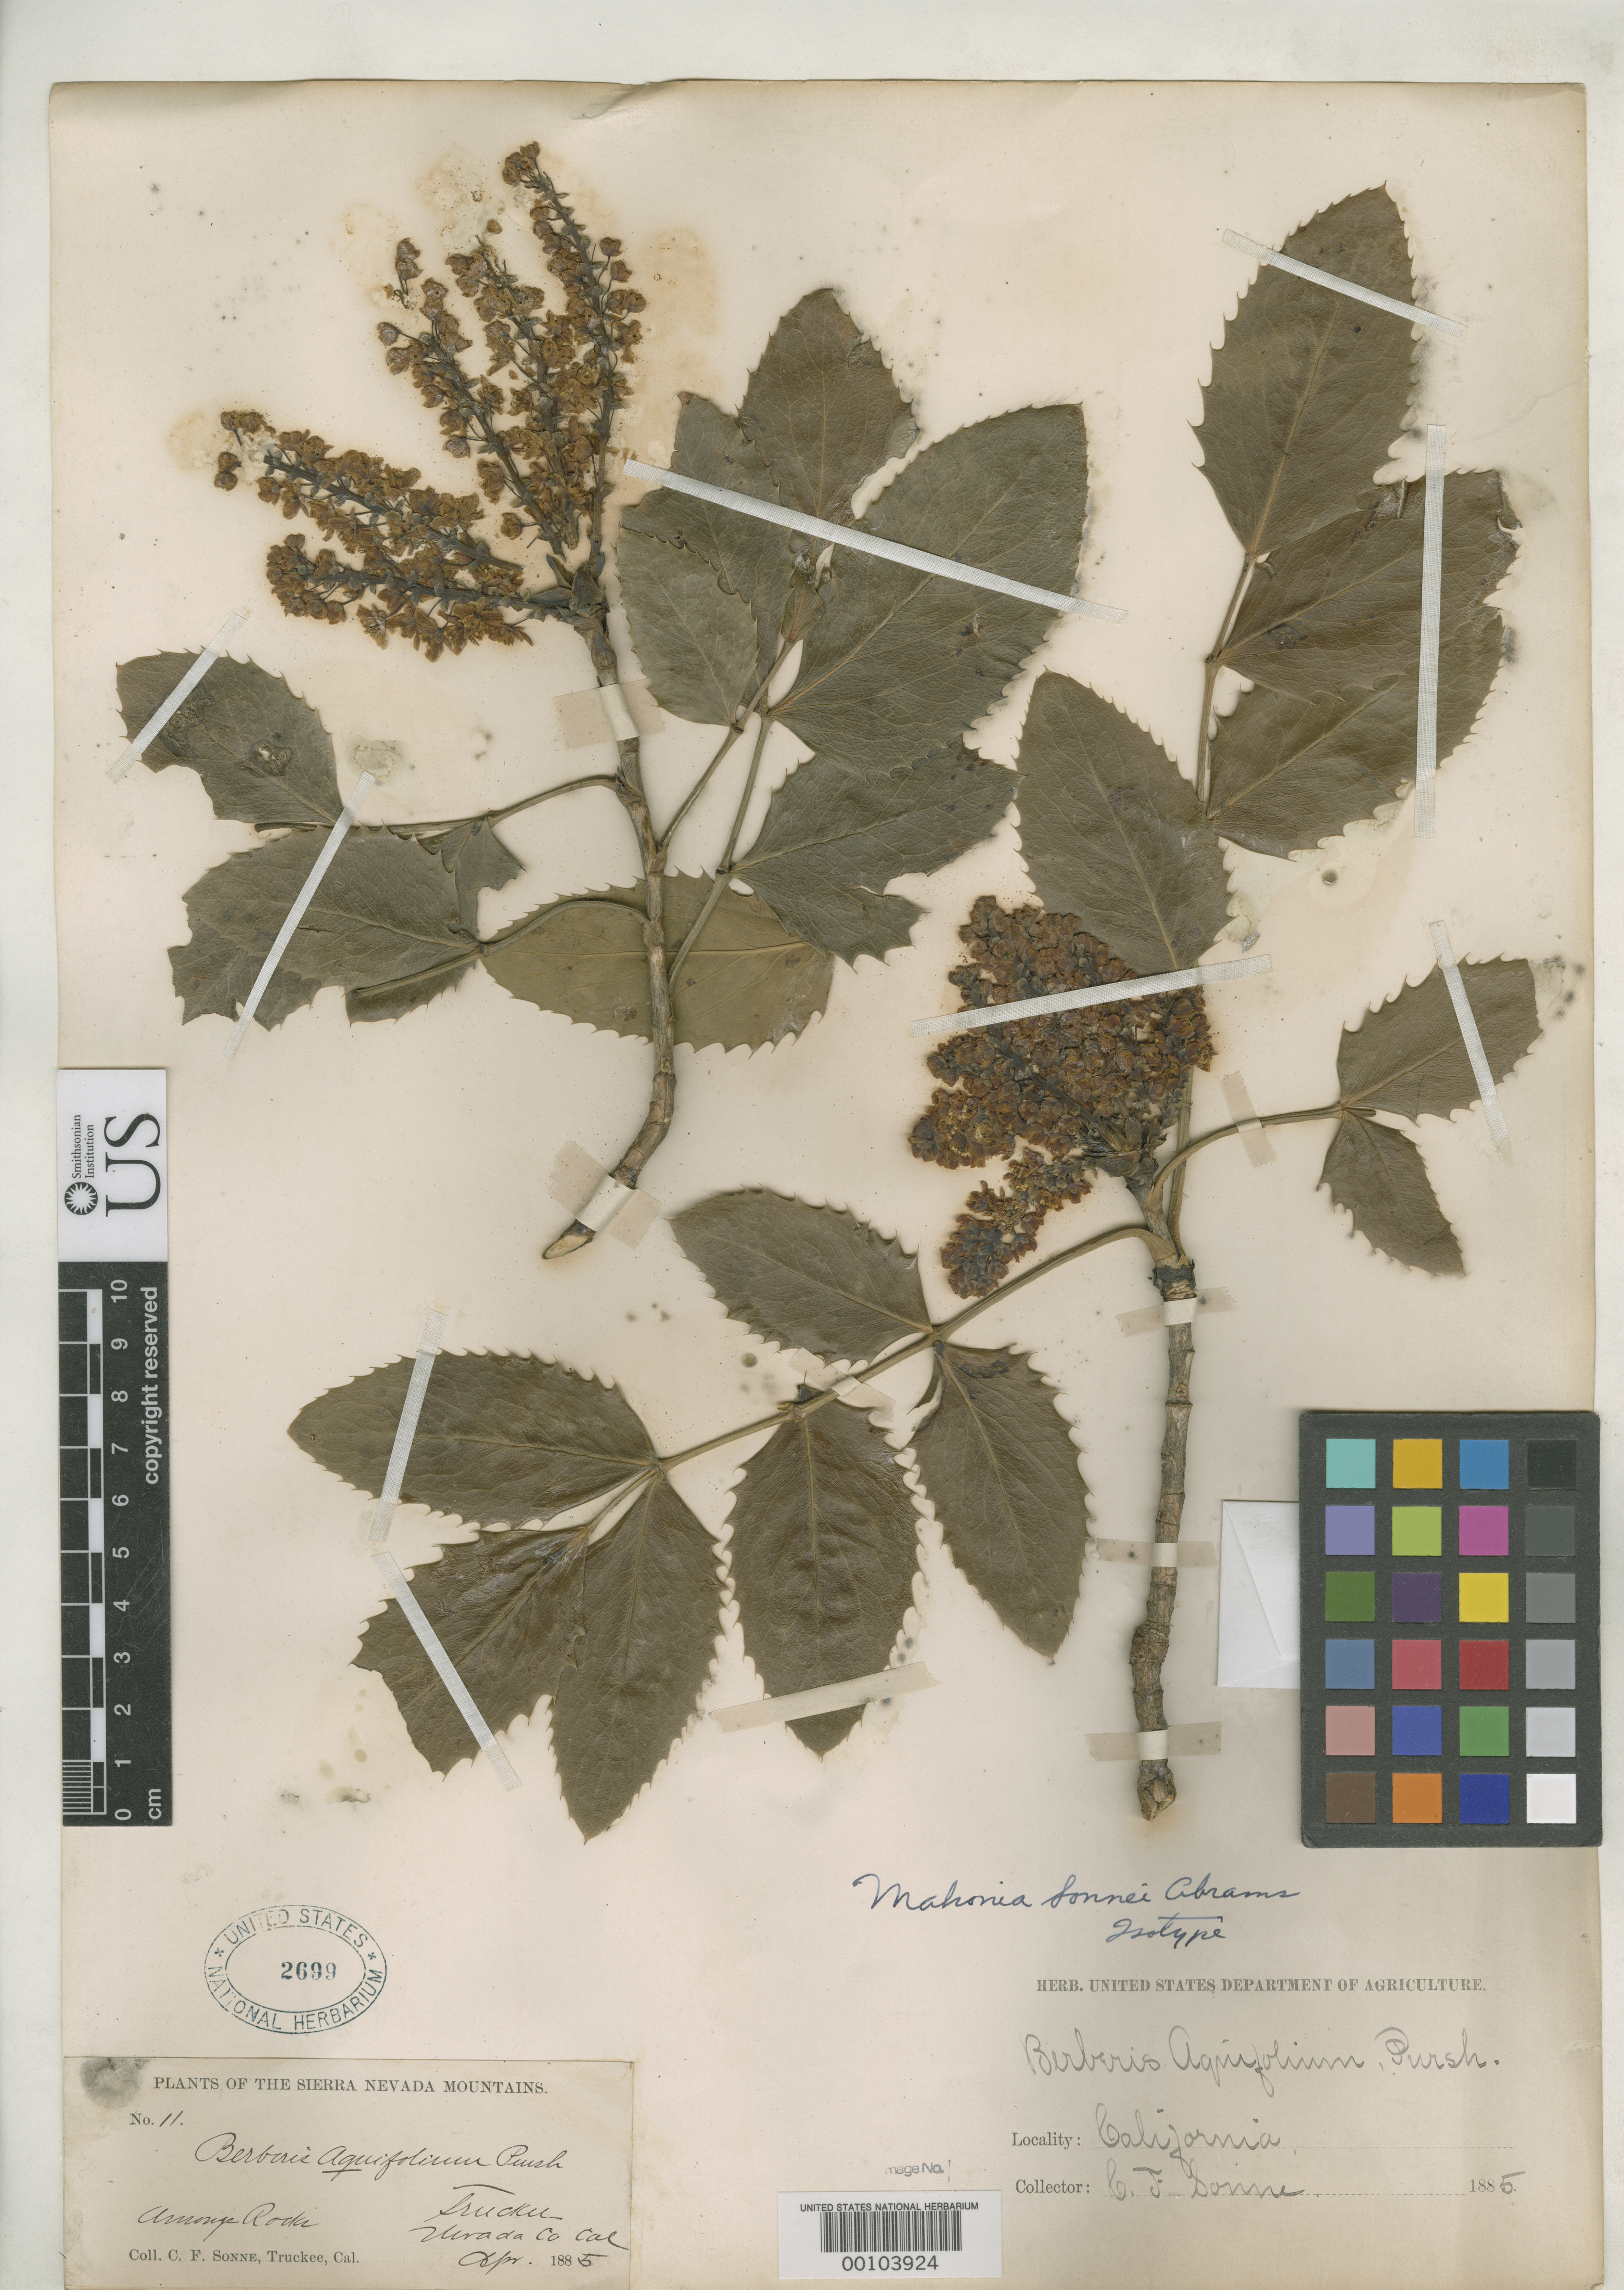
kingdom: Plantae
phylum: Tracheophyta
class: Magnoliopsida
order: Ranunculales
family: Berberidaceae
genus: Mahonia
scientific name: Mahonia sonnei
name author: Abrams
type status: Isotype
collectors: C. Sonne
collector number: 11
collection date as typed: Apr 1885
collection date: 1885-04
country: United States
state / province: California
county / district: Nevada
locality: Truckee.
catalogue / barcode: US 2699